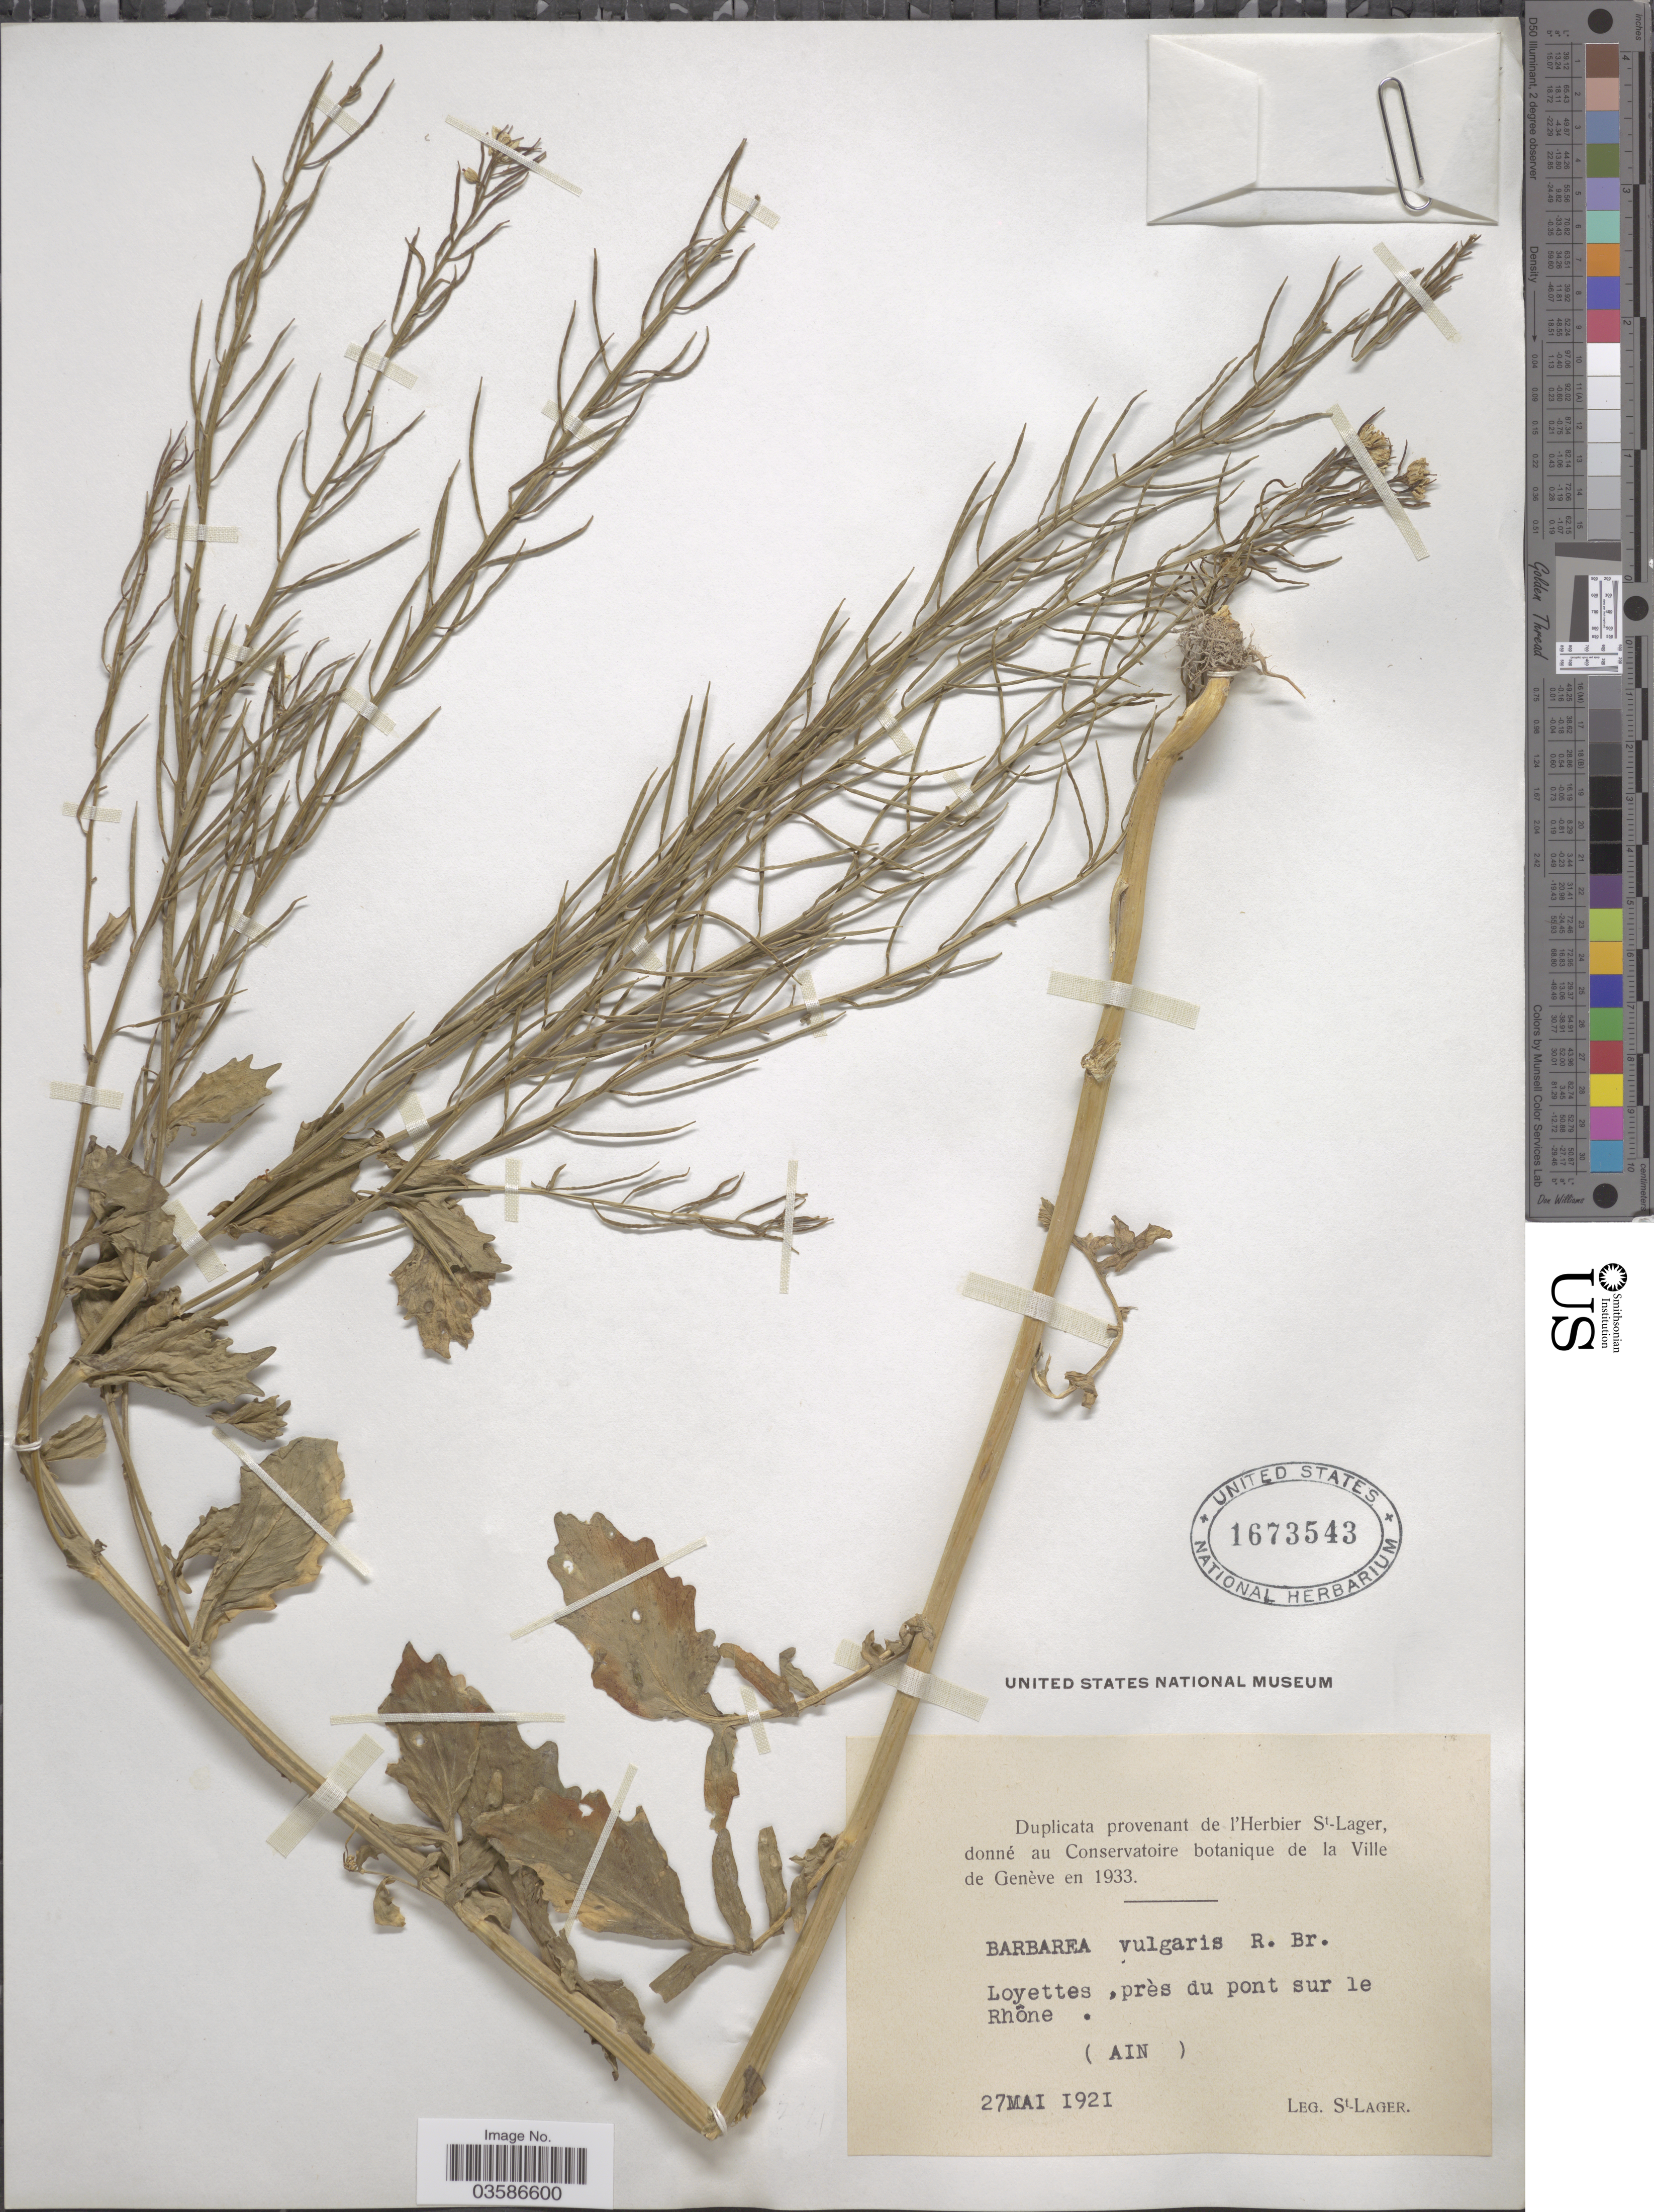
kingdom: Plantae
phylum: Tracheophyta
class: Magnoliopsida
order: Brassicales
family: Brassicaceae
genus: Barbarea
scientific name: Barbarea vulgaris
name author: W.T. Aiton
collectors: -. St. Lager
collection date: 1921-05-27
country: Switzerland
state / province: Genève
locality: Loyettes, près du pont sur le Rhône. (Ain).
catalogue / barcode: US 1673543